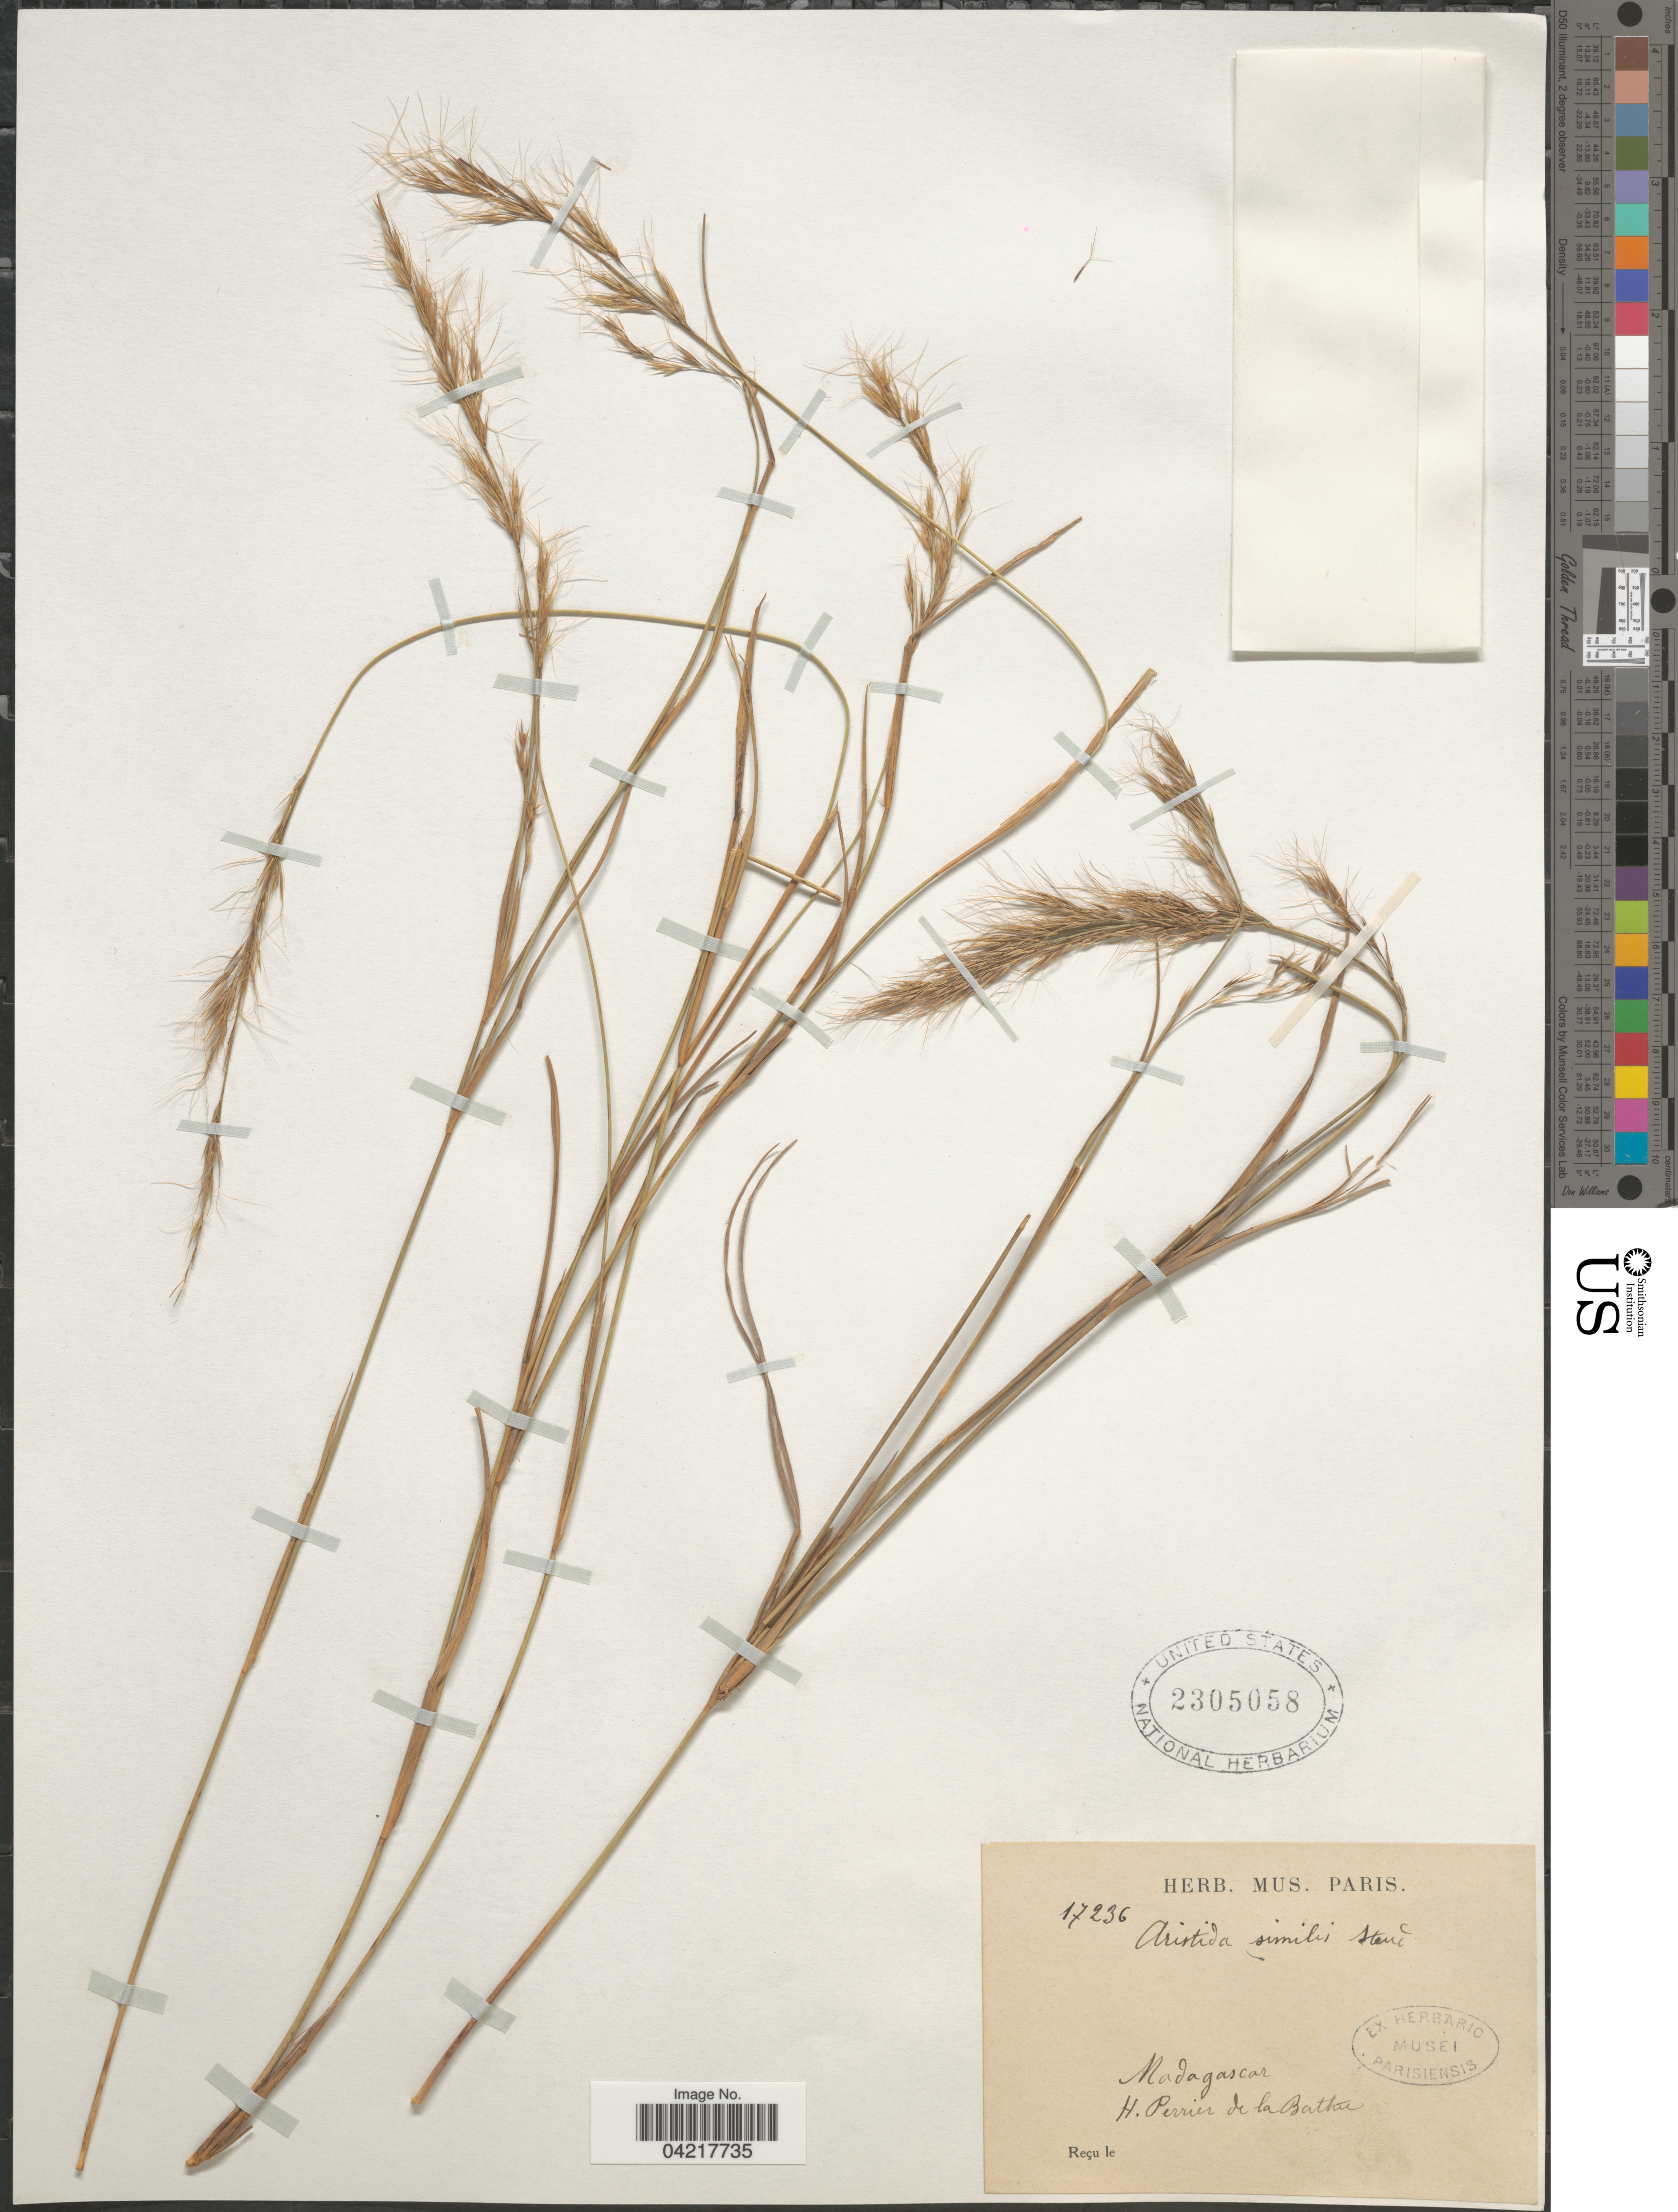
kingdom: Plantae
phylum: Tracheophyta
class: Liliopsida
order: Poales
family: Poaceae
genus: Aristida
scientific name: Aristida similis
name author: Steud.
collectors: H. Perrier de la Bâthie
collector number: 17236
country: Madagascar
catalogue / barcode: US 2305058